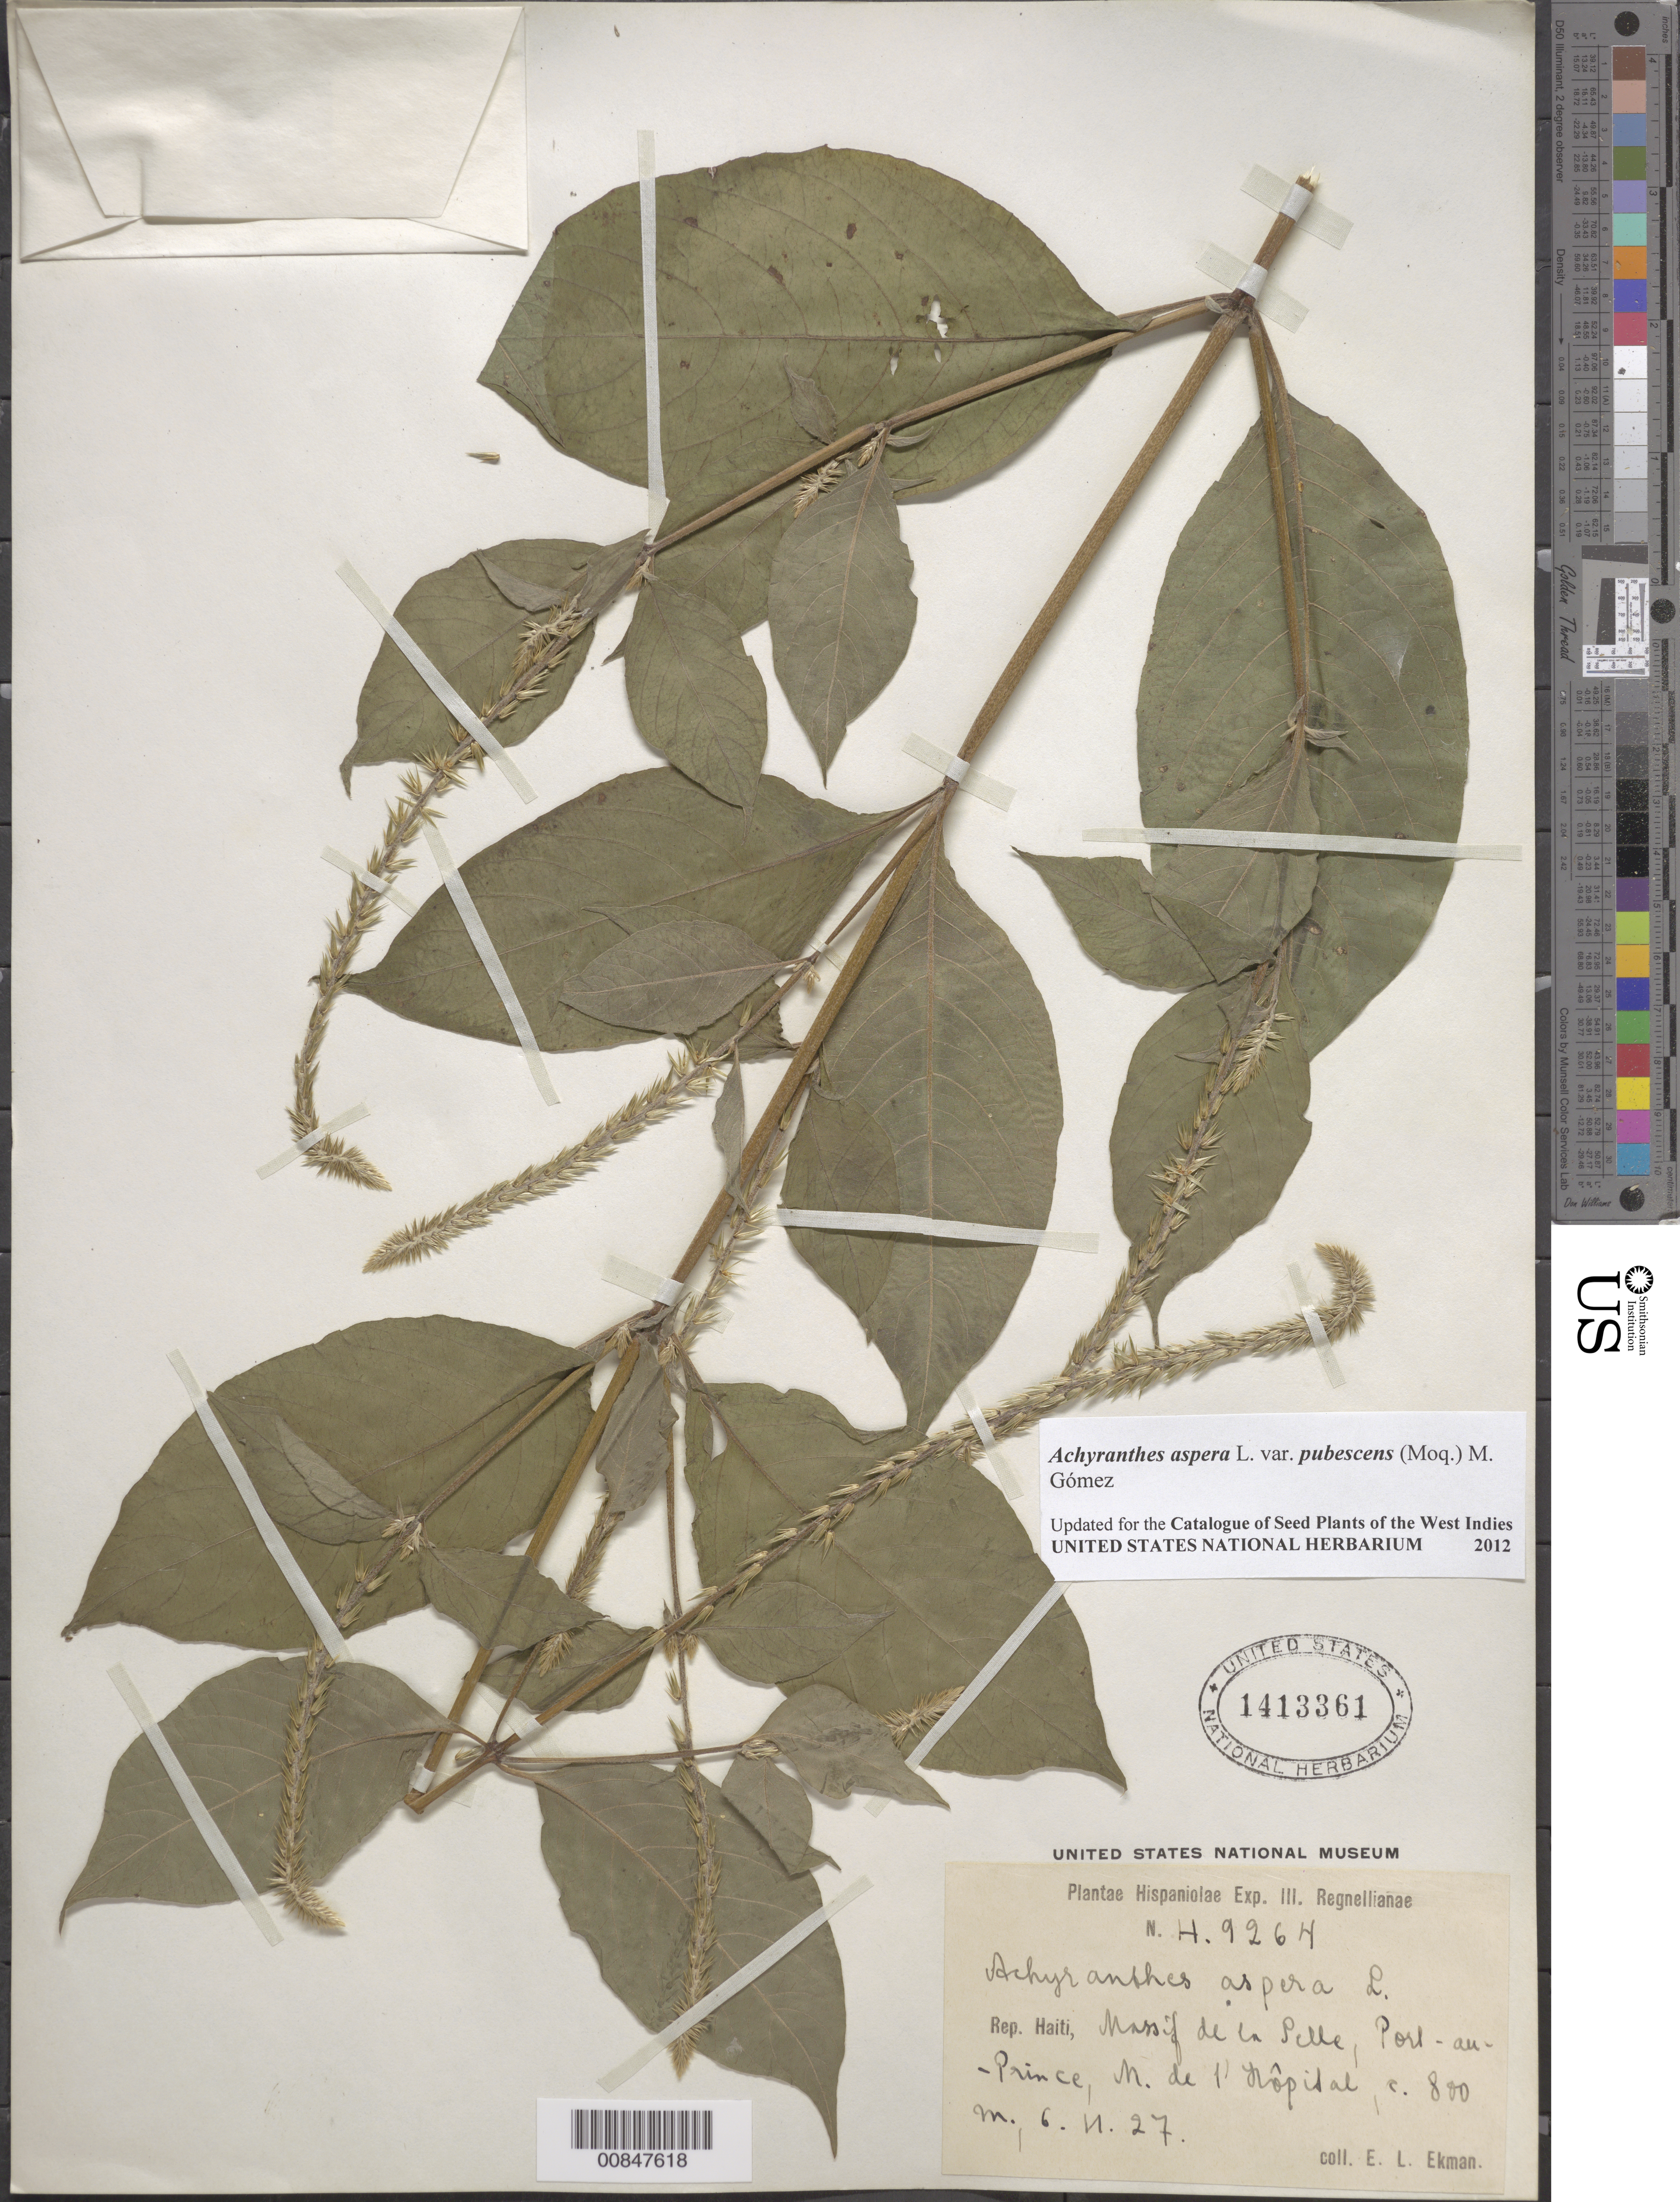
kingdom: Plantae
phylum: Tracheophyta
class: Magnoliopsida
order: Caryophyllales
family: Amaranthaceae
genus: Achyranthes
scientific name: Achyranthes aspera var. pubescens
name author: (Moq.) M. Gómez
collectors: E. L. Ekman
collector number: H 9264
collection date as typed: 06 Nov 1927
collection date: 1927-11-06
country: Haiti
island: Hispaniola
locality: Massif de la Selle, Port-au-Prince, M. de l'Hôpital.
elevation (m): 800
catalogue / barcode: US 1413361